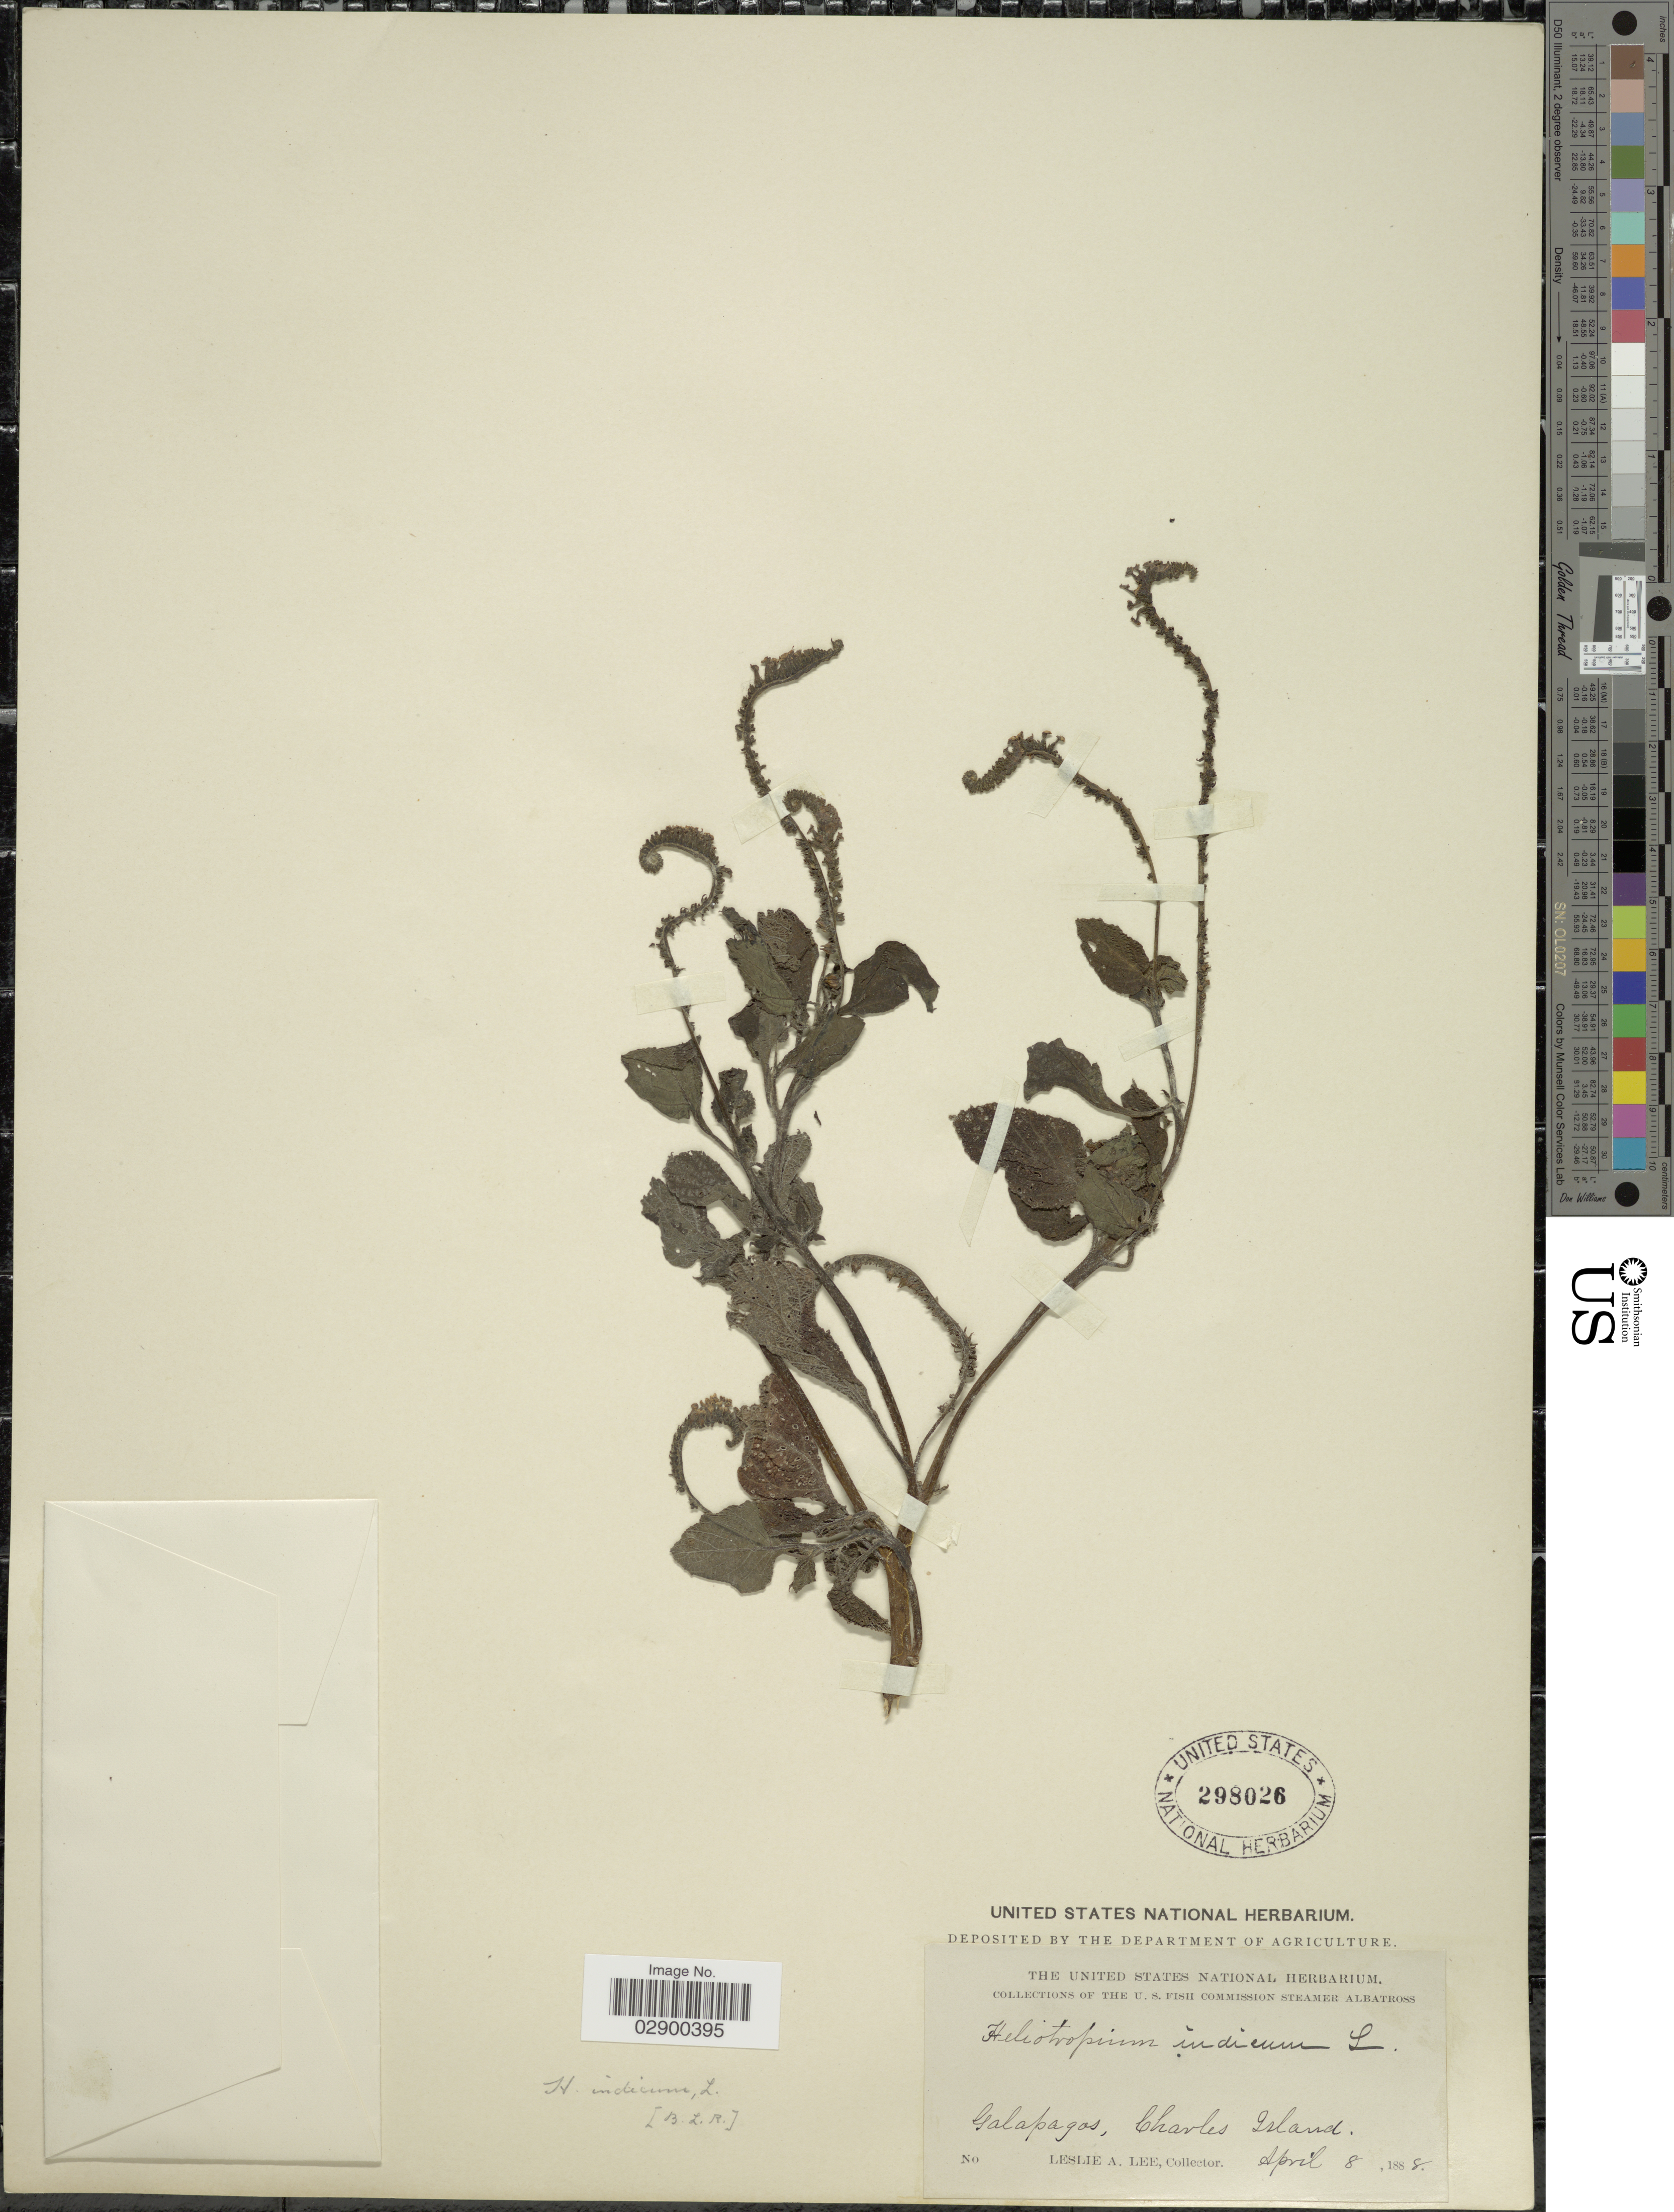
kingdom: Plantae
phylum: Tracheophyta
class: Magnoliopsida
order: Boraginales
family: Heliotropiaceae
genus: Heliotropium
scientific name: Heliotropium indicum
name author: L.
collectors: L. Lee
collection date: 1888-04-08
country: Ecuador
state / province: Colón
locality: Galapagos, Charles Island.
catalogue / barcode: US 298026